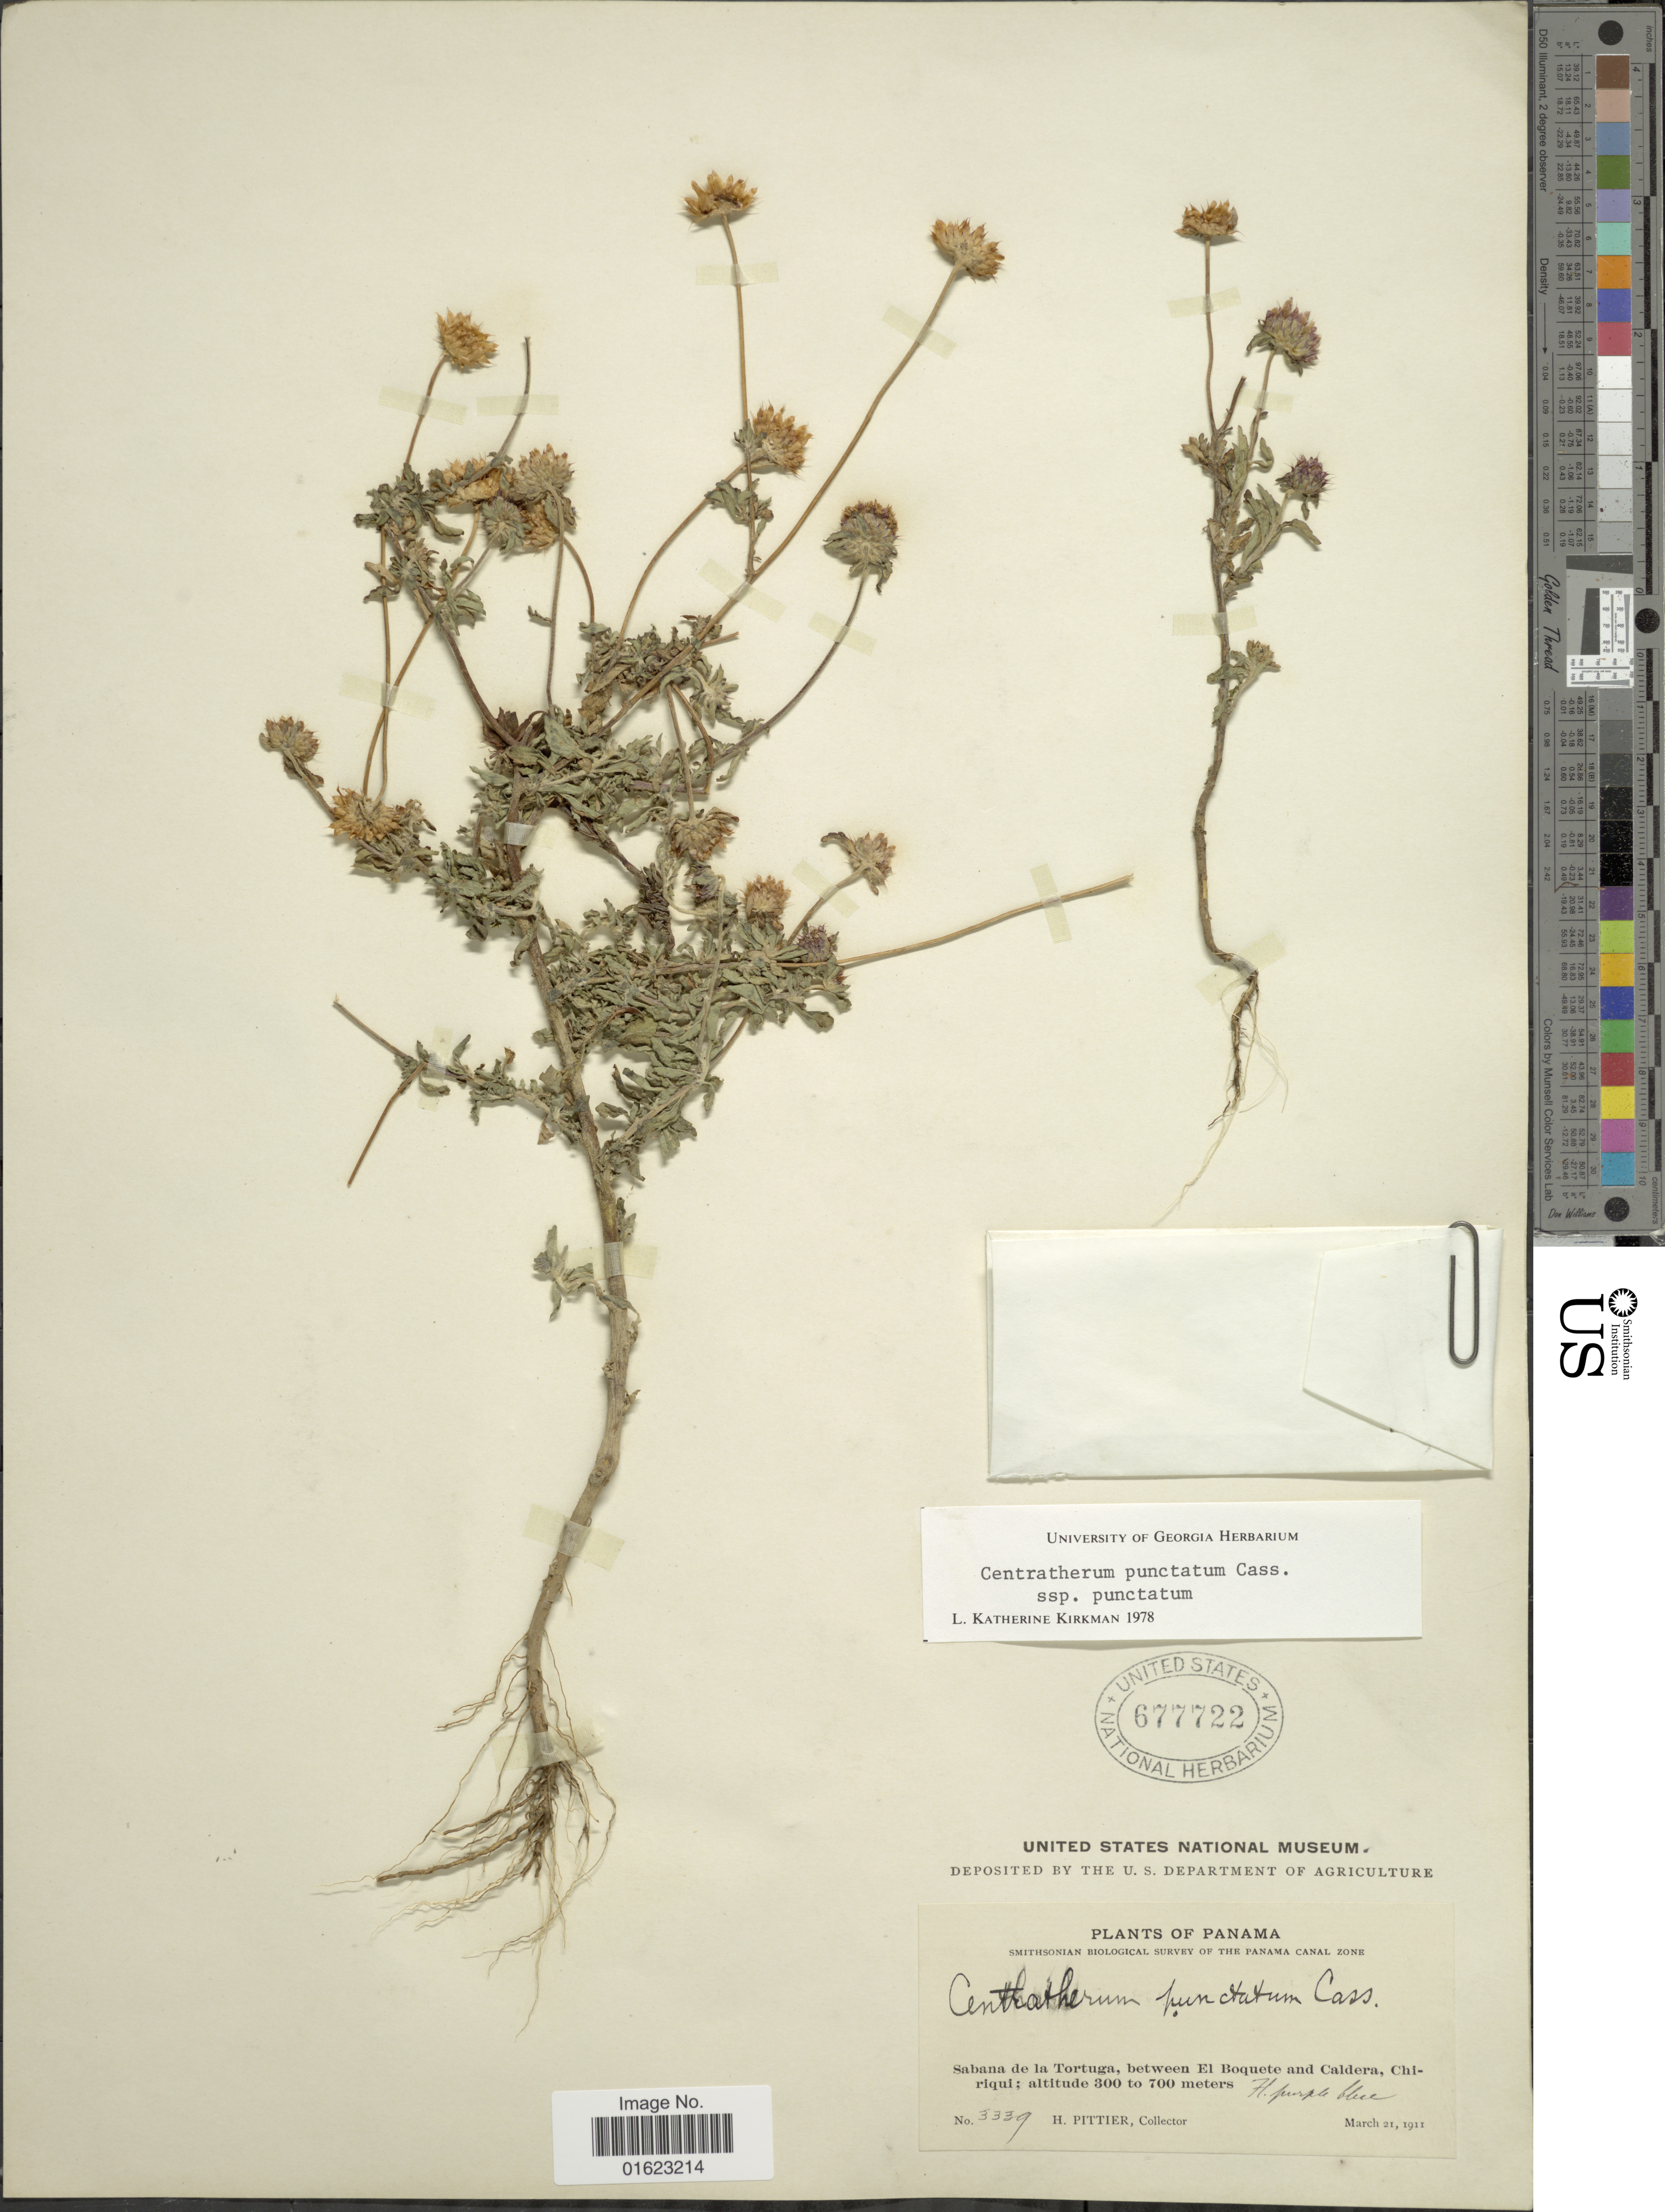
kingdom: Plantae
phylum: Tracheophyta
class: Magnoliopsida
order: Asterales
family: Asteraceae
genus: Centratherum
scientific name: Centratherum punctatum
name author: Cass.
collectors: H. F. Pittier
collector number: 3339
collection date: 1911-03-21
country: Panama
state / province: Chiriqui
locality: Panama. Sabana de la Tortuga, between El Boquete and Caldera, Chiriqui.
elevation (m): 300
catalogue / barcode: US 677722